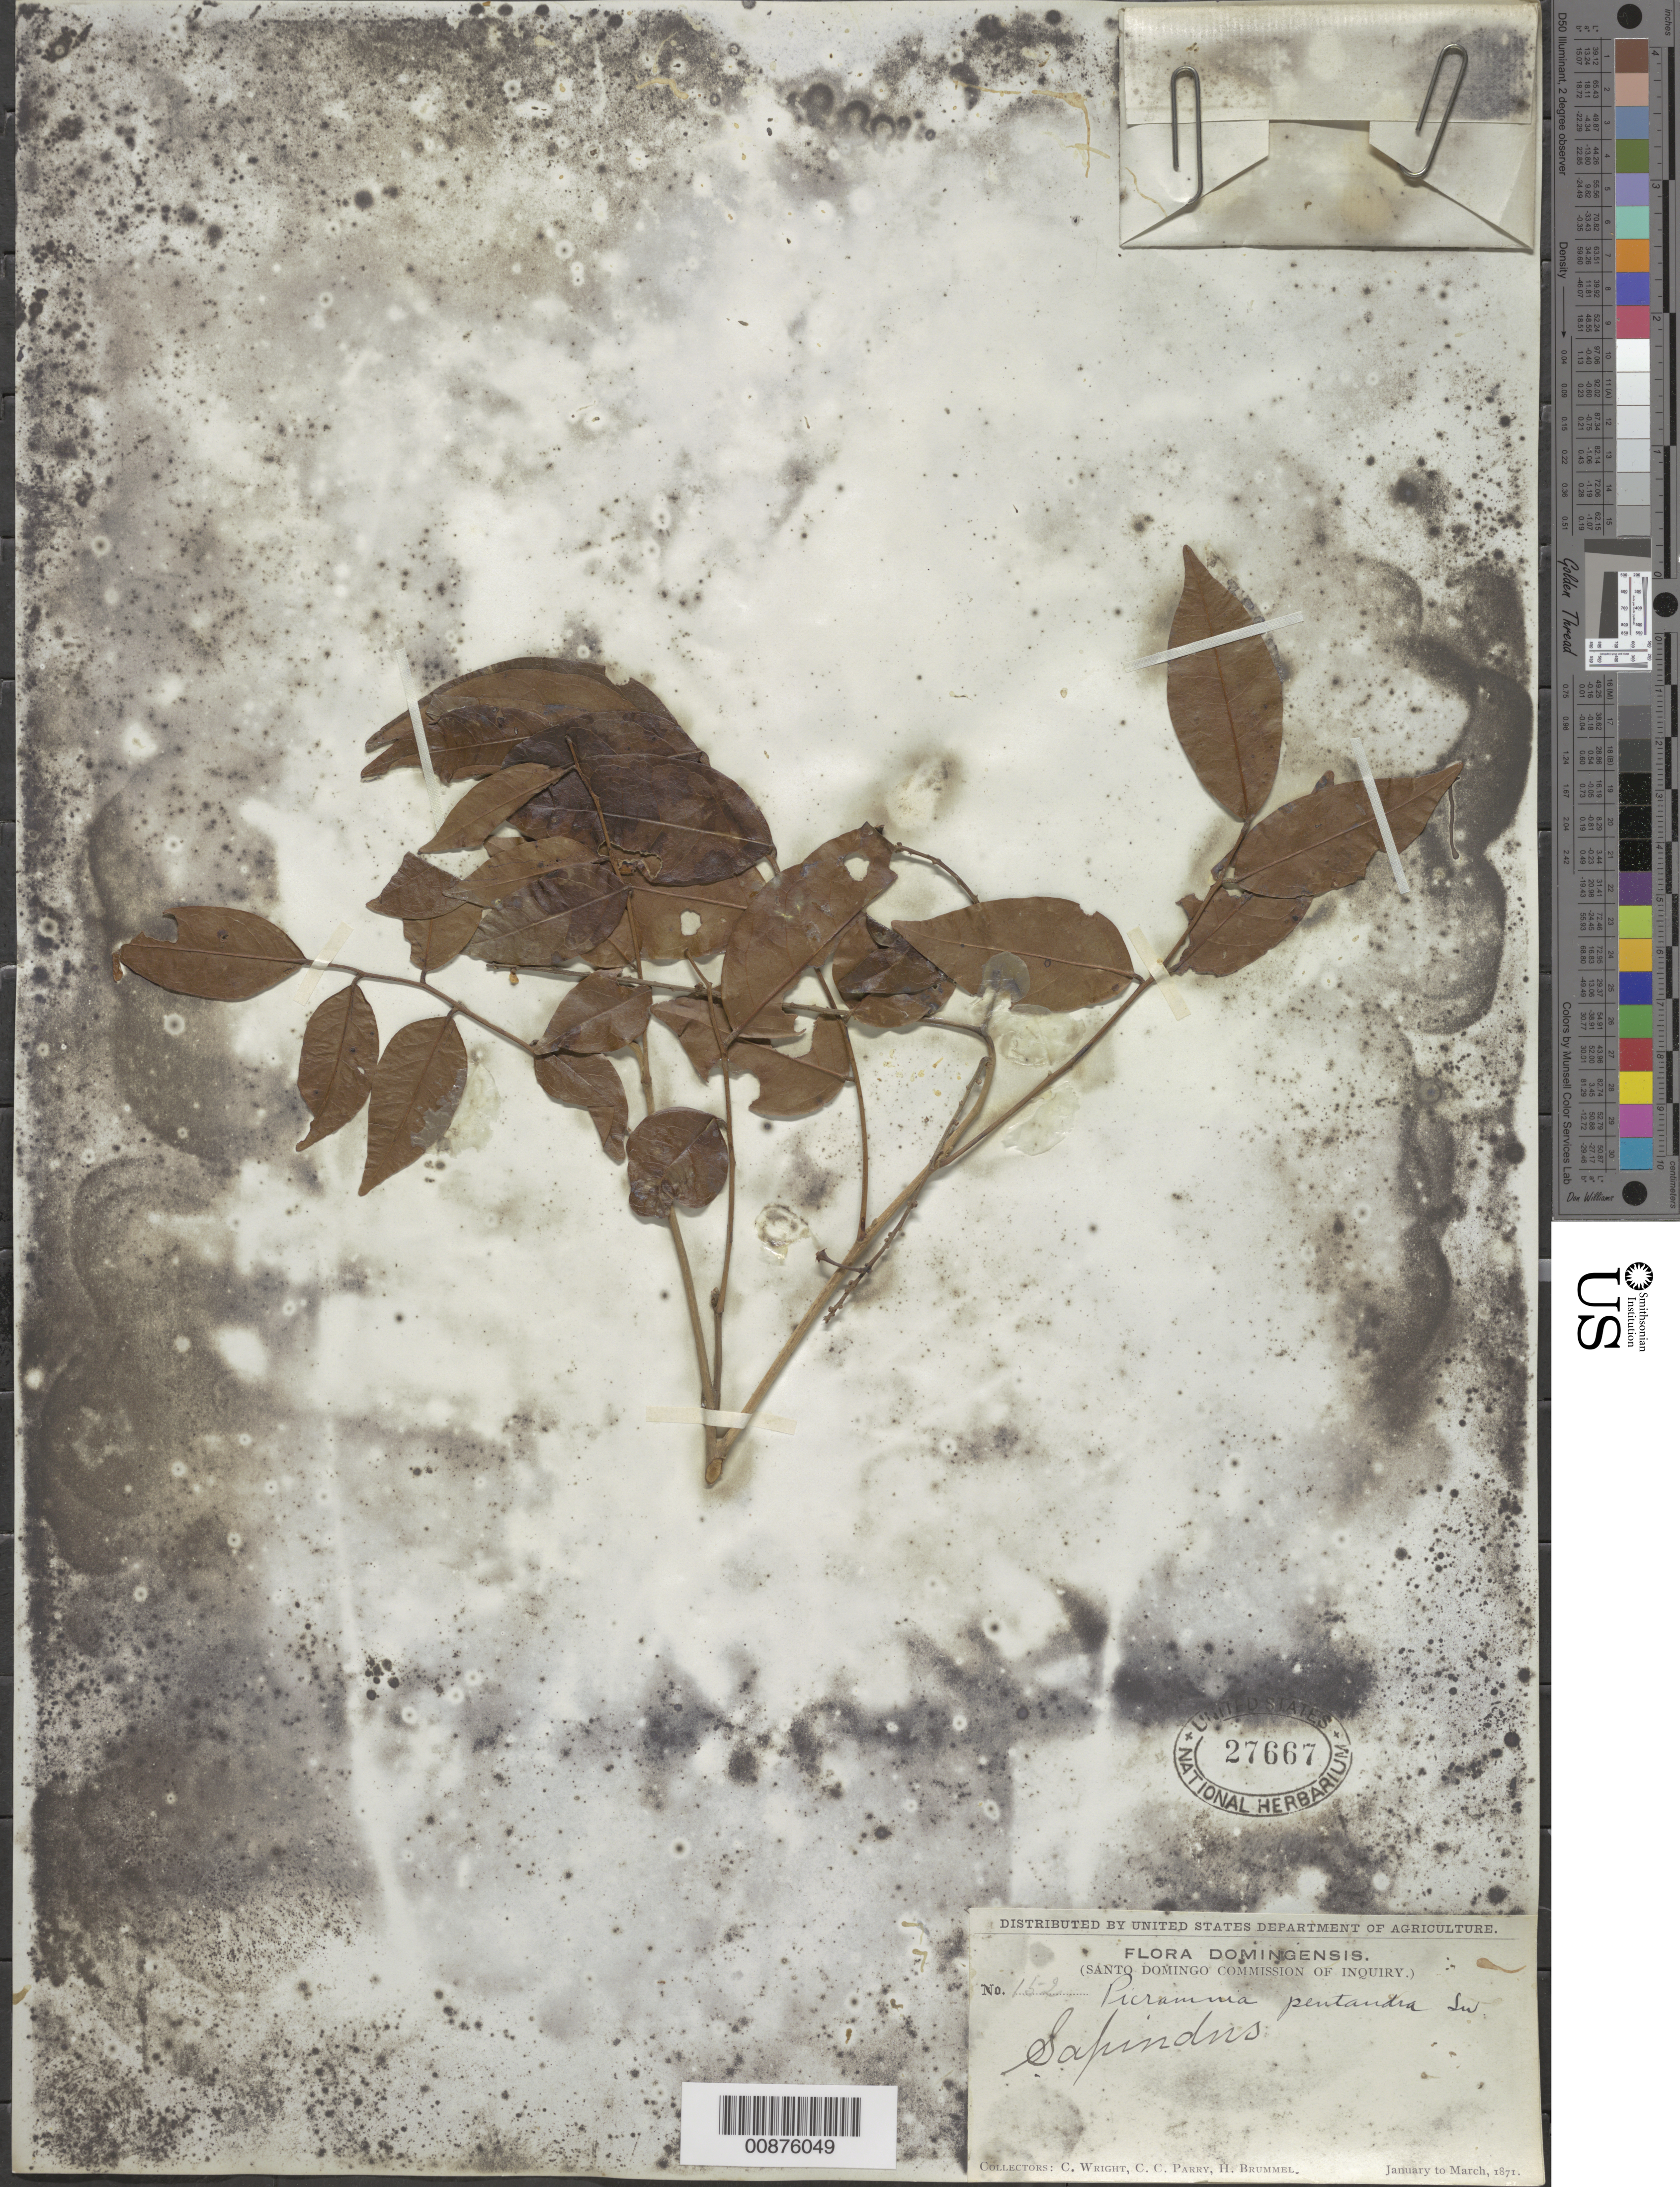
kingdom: Plantae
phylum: Tracheophyta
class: Magnoliopsida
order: Picramniales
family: Picramniaceae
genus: Picramnia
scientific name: Picramnia pentandra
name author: Sw.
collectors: C. Wright, C. C. Parry & H. Brummel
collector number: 152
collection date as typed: Jan 1871 to -- Mar 1871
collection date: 1871-01/1871-03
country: Dominican Republic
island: Hispaniola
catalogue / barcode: US 27667